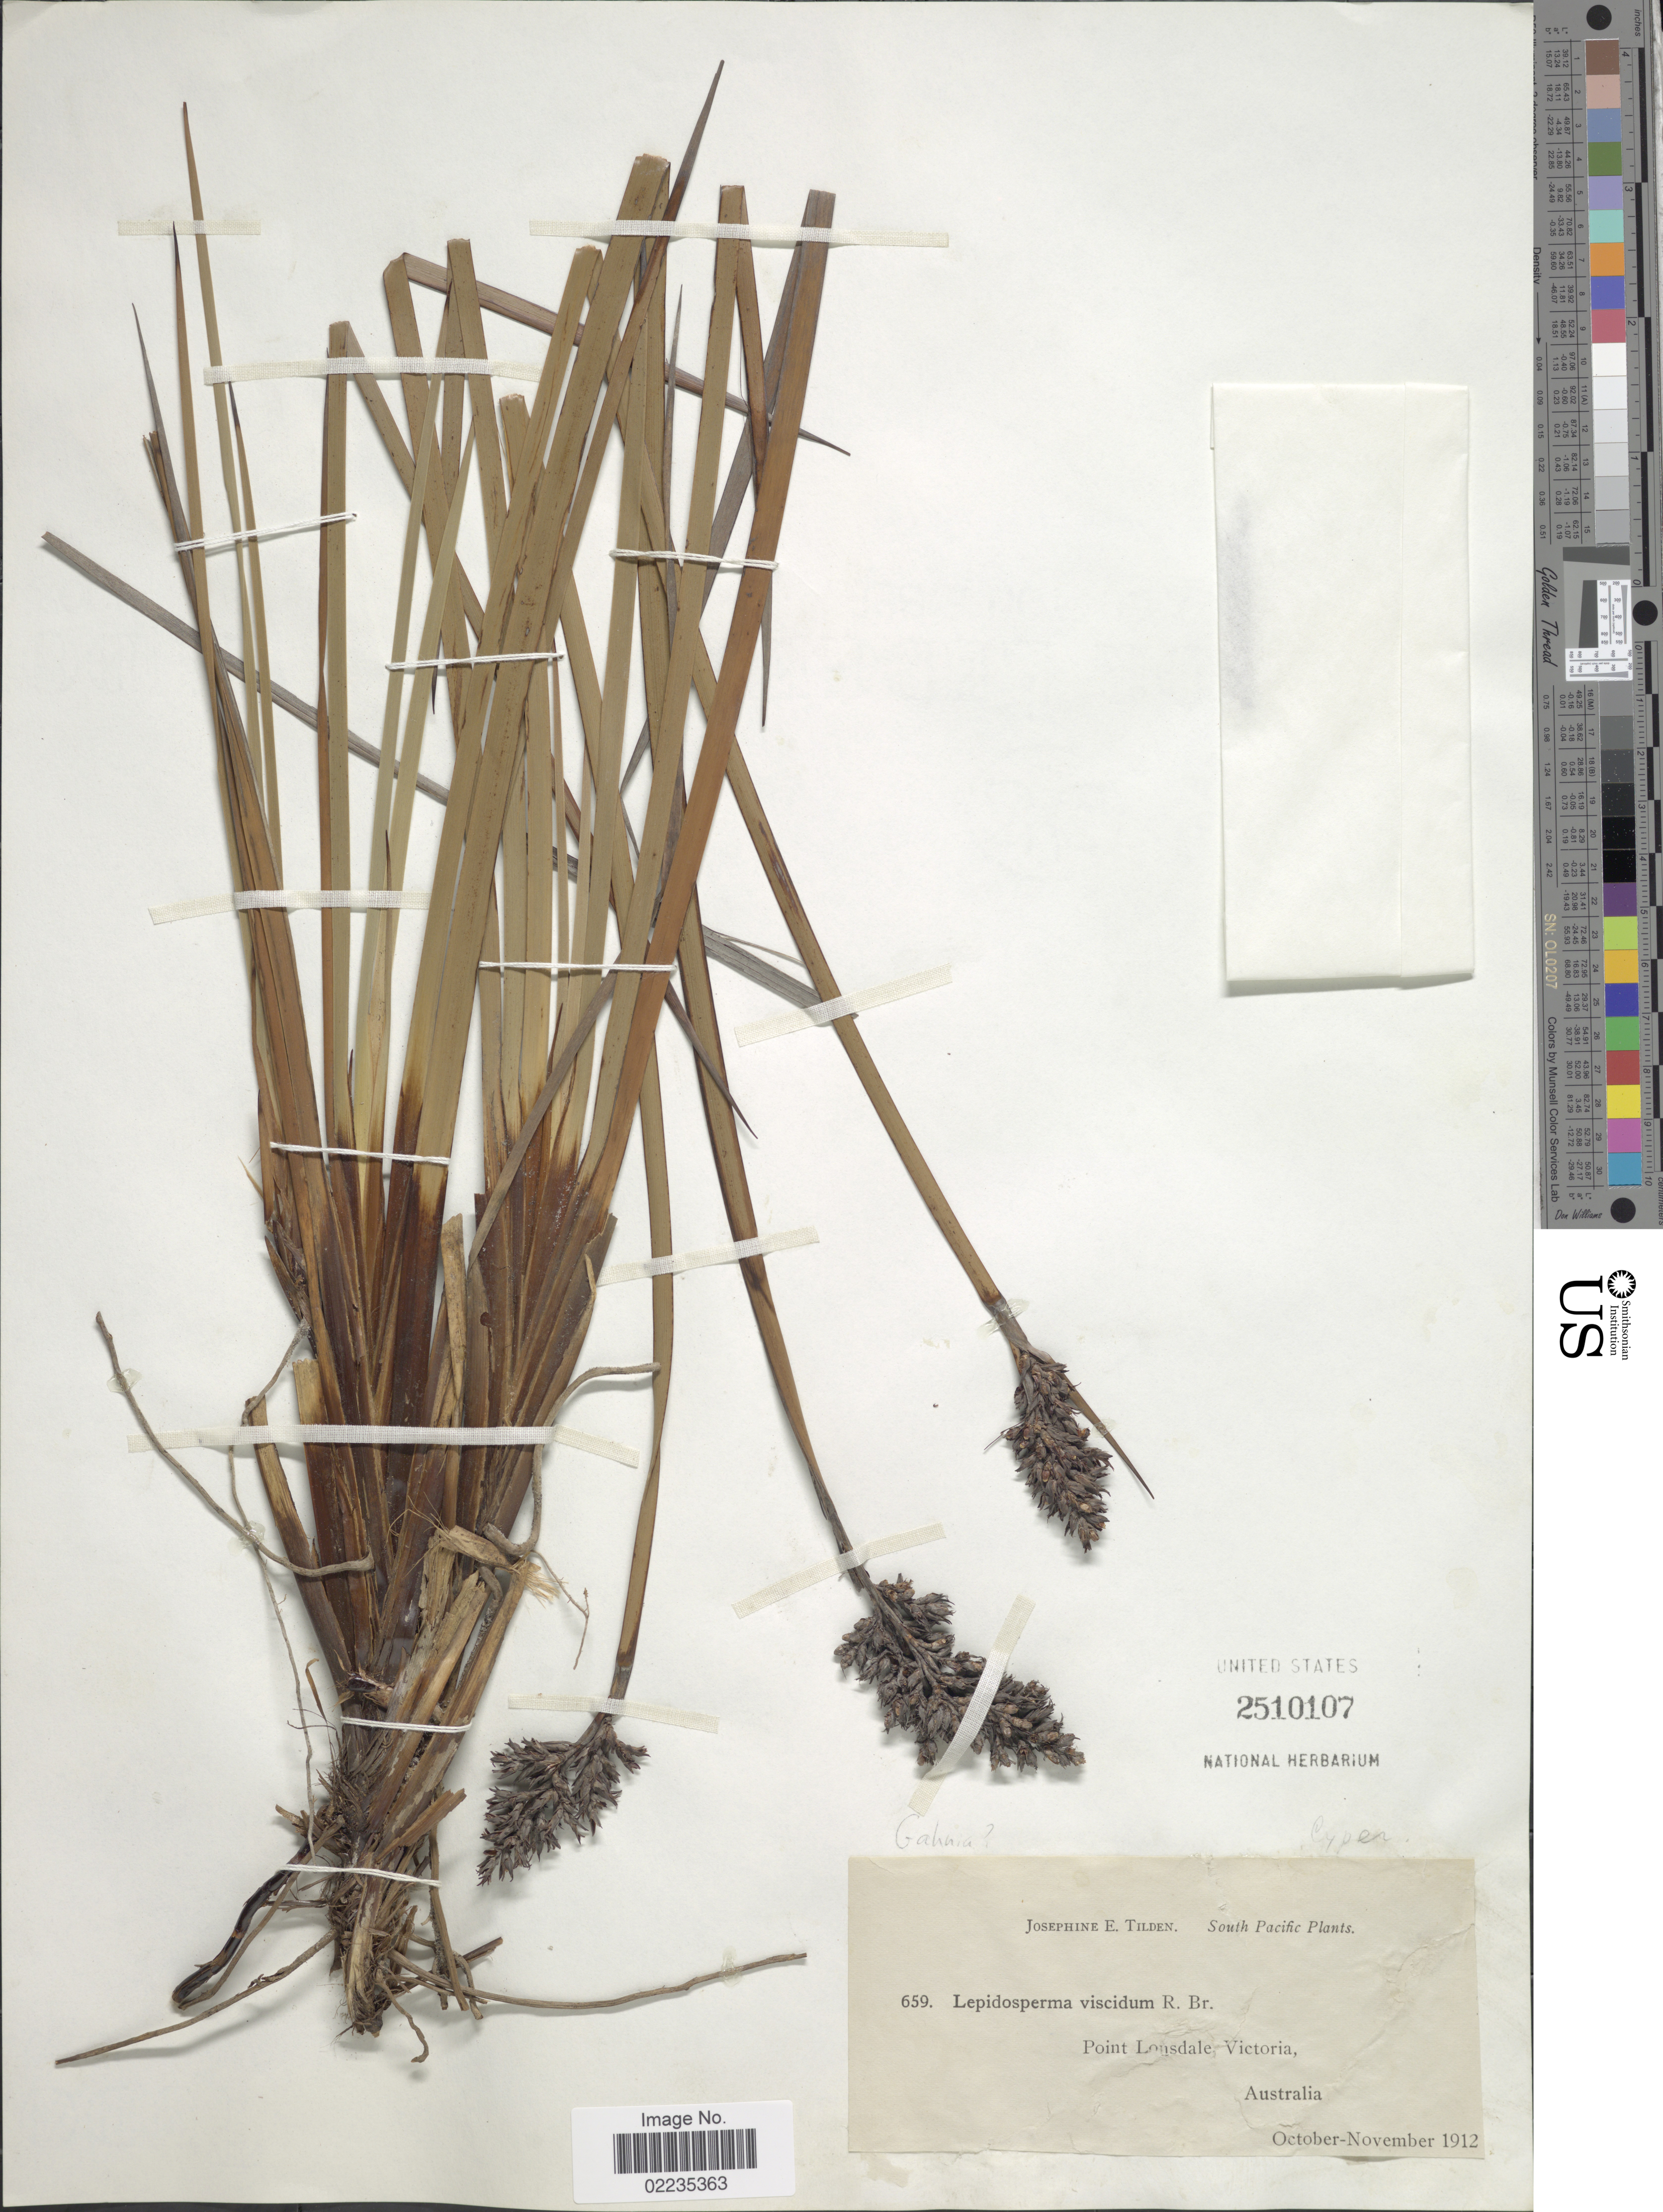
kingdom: Plantae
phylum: Tracheophyta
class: Liliopsida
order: Poales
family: Cyperaceae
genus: Lepidosperma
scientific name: Lepidosperma viscidum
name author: R. Br.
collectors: J. E. Tilden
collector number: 659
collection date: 1912-10/1912-11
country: Australia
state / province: Victoria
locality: Point Lonsdale, Victoria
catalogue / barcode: US 2510107